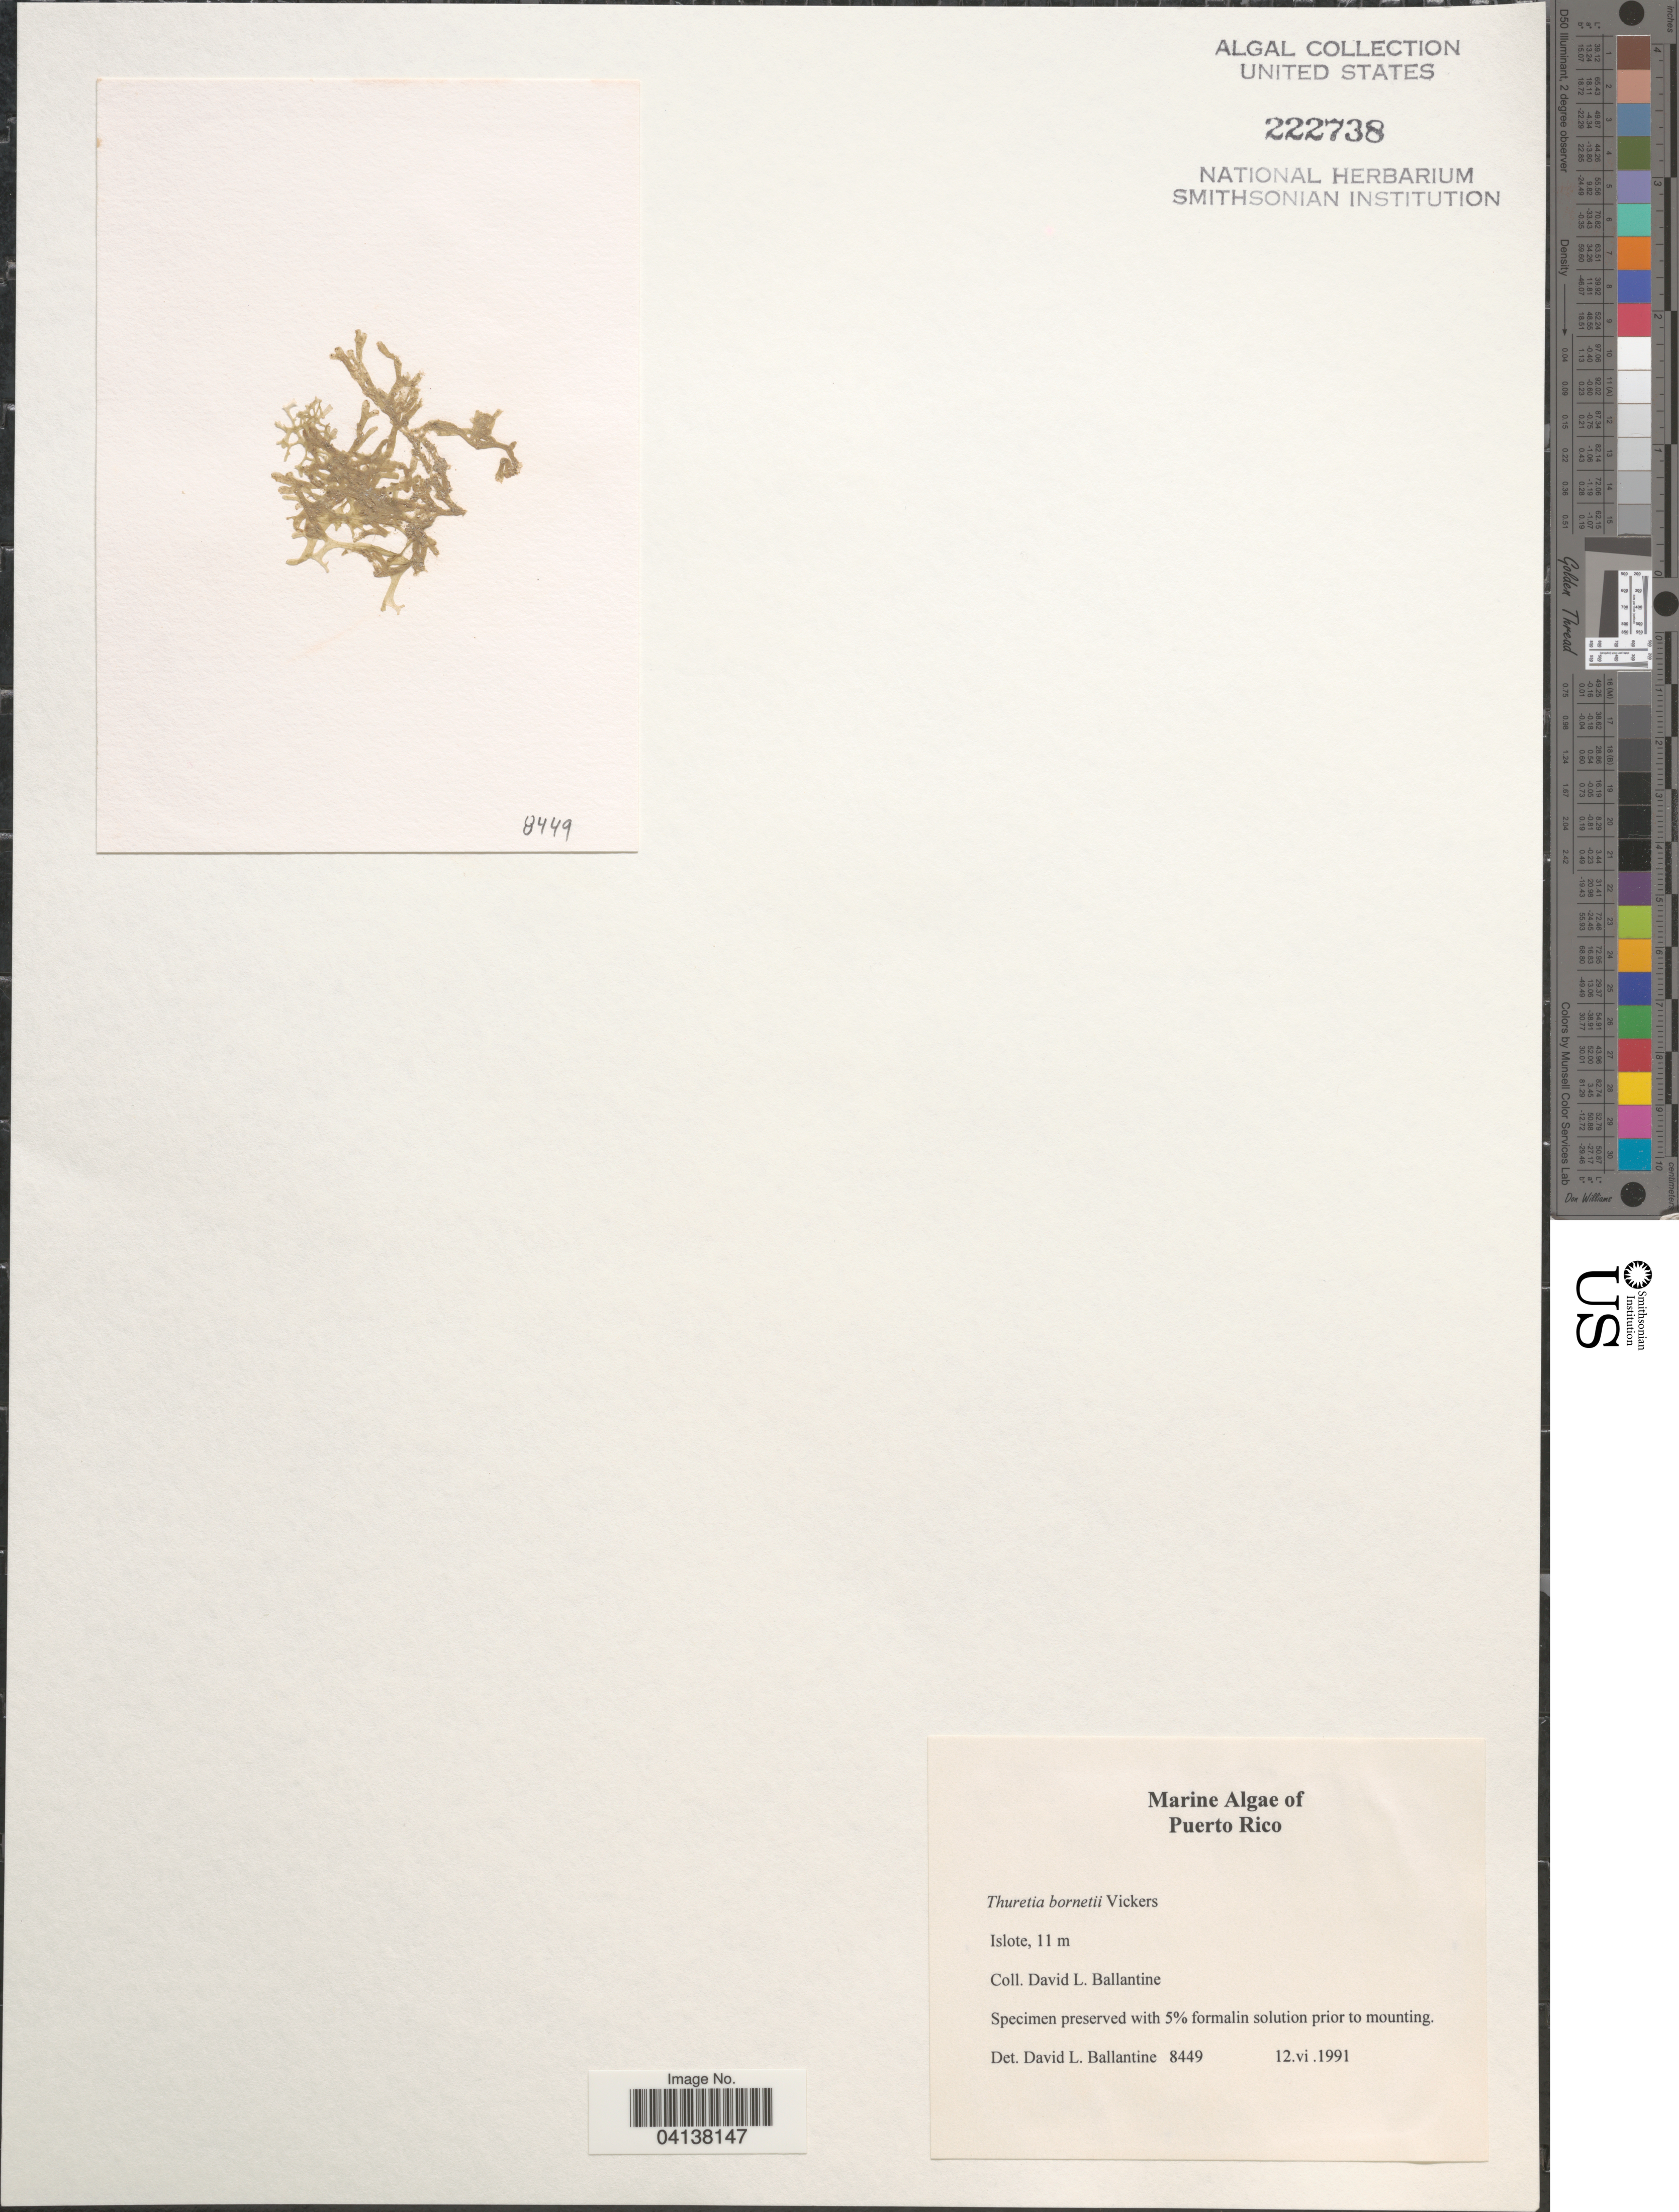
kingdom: Plantae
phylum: Rhodophyta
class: Florideophyceae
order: Ceramiales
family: Dasyaceae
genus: Thuretia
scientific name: Thuretia bornetii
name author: Vickers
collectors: D.L. Ballantine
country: Puerto Rico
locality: Islote.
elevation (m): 11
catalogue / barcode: US 222738